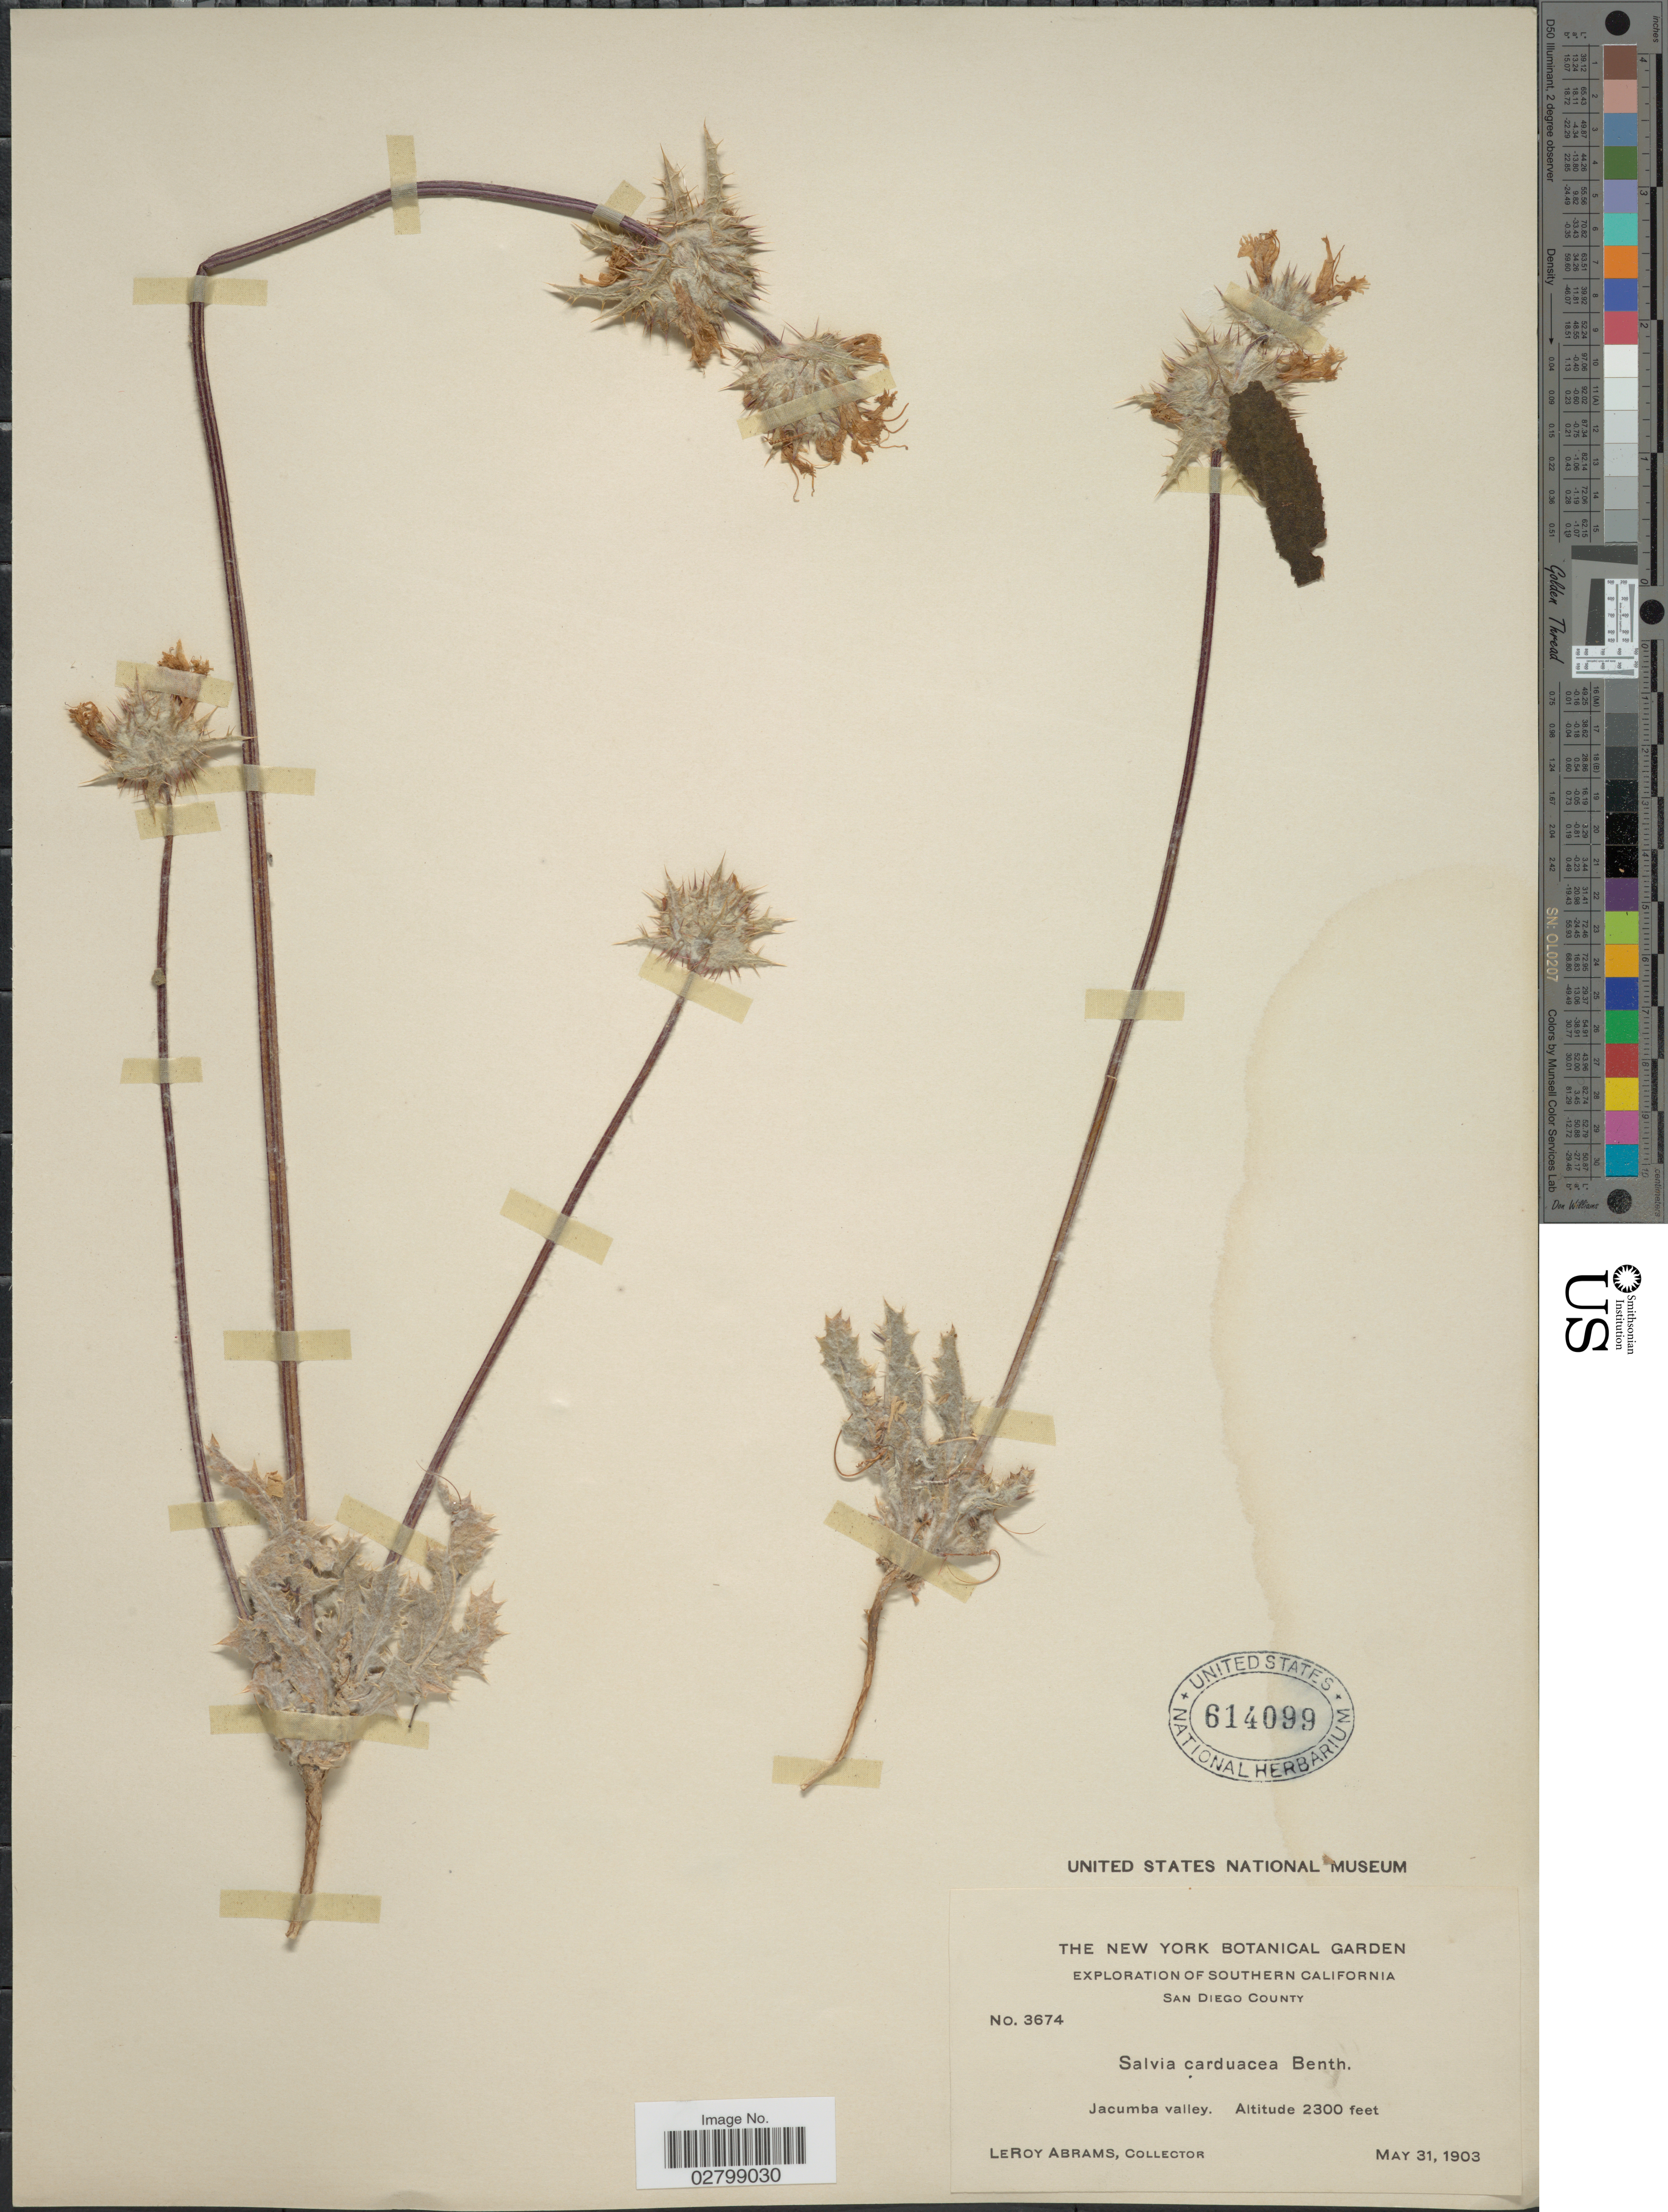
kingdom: Plantae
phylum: Tracheophyta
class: Magnoliopsida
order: Lamiales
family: Lamiaceae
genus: Salvia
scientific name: Salvia carduacea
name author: Benth.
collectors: L. Abrams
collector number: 3674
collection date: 1903-05-31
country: United States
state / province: California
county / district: San Diego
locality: Southern California. San Diego County. Jacumba valley.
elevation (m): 701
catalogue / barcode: US 614099